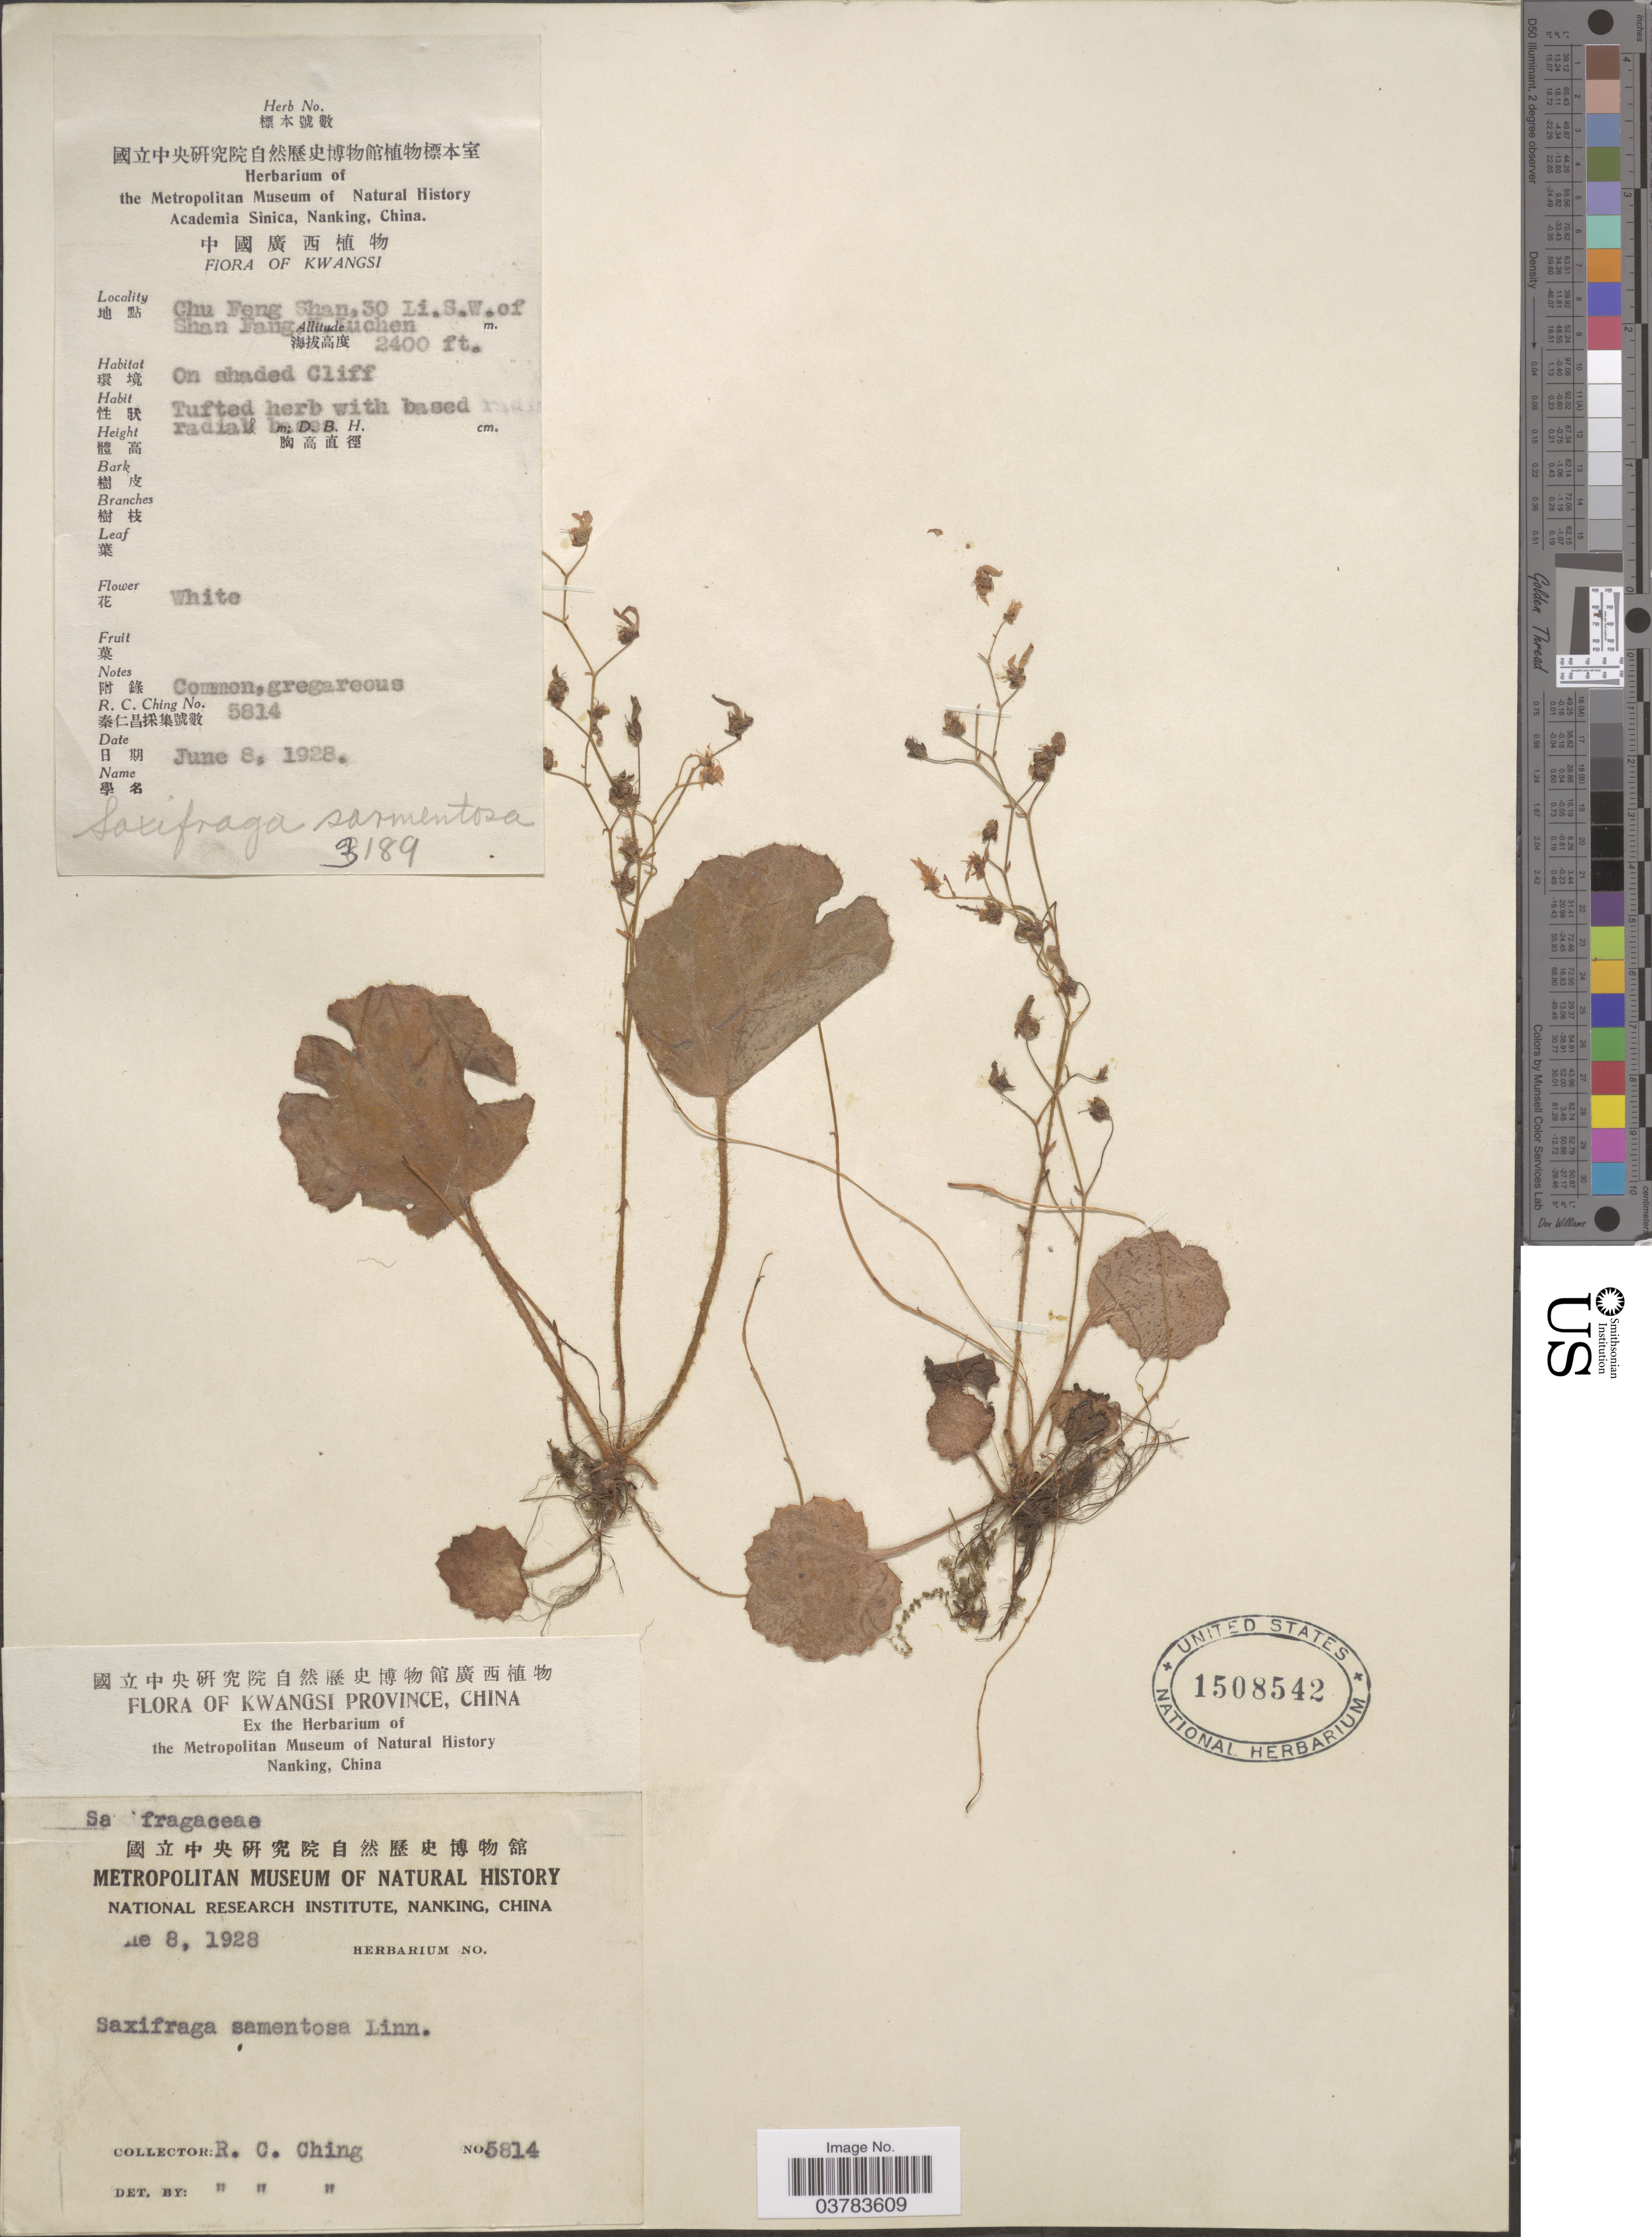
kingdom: Plantae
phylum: Tracheophyta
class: Magnoliopsida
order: Saxifragales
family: Saxifragaceae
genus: Saxifraga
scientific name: Saxifraga sarmentosa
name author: L. f.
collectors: R. C. Ching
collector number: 5814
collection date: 1928-06-08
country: China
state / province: Guangxi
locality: Kwangsi Province. Chu Feng Shan, 30 Li. S.W. of Shan Fang Luchen.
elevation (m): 732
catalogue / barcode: US 1508542